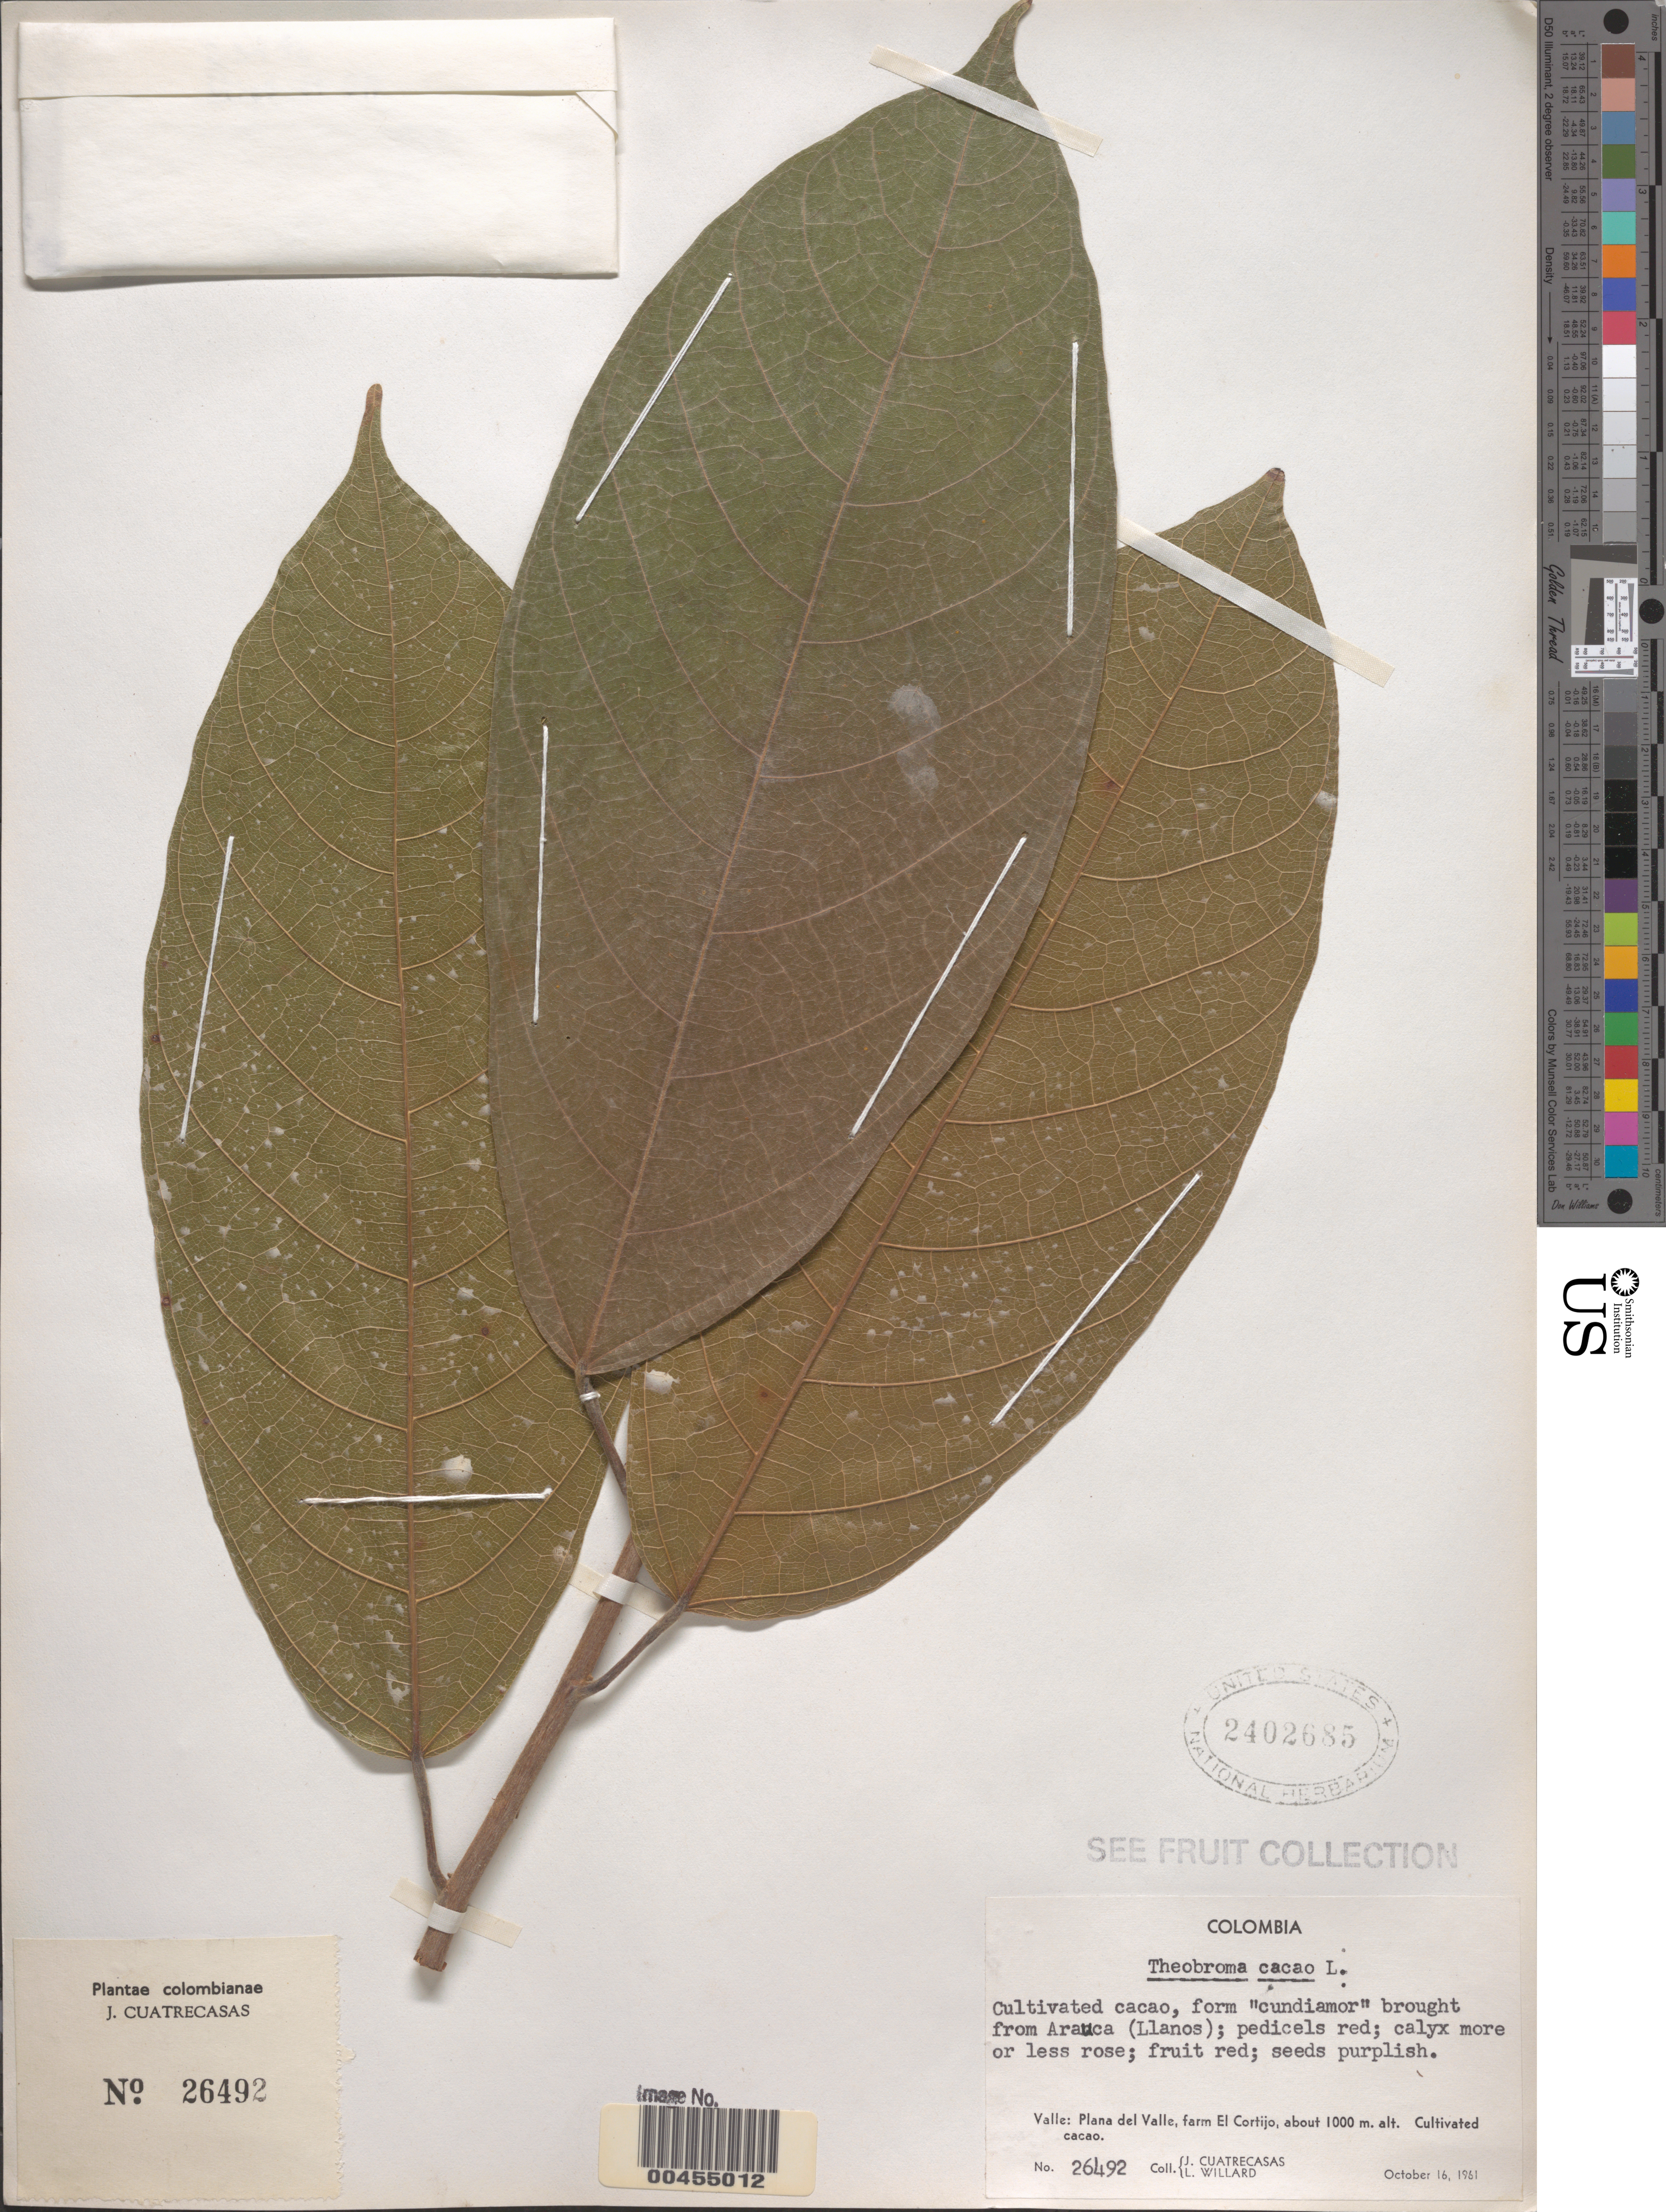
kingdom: Plantae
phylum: Tracheophyta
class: Magnoliopsida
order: Malvales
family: Malvaceae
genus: Theobroma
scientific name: Theobroma cacao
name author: L.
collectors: J. Cuatrecasas & L. Willard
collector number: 26492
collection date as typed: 16 Oct 1961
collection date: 1961-10-16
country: Colombia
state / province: Valle del Cauca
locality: Plana del Valle, farm El Cortijo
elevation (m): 1000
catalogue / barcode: US 2402685